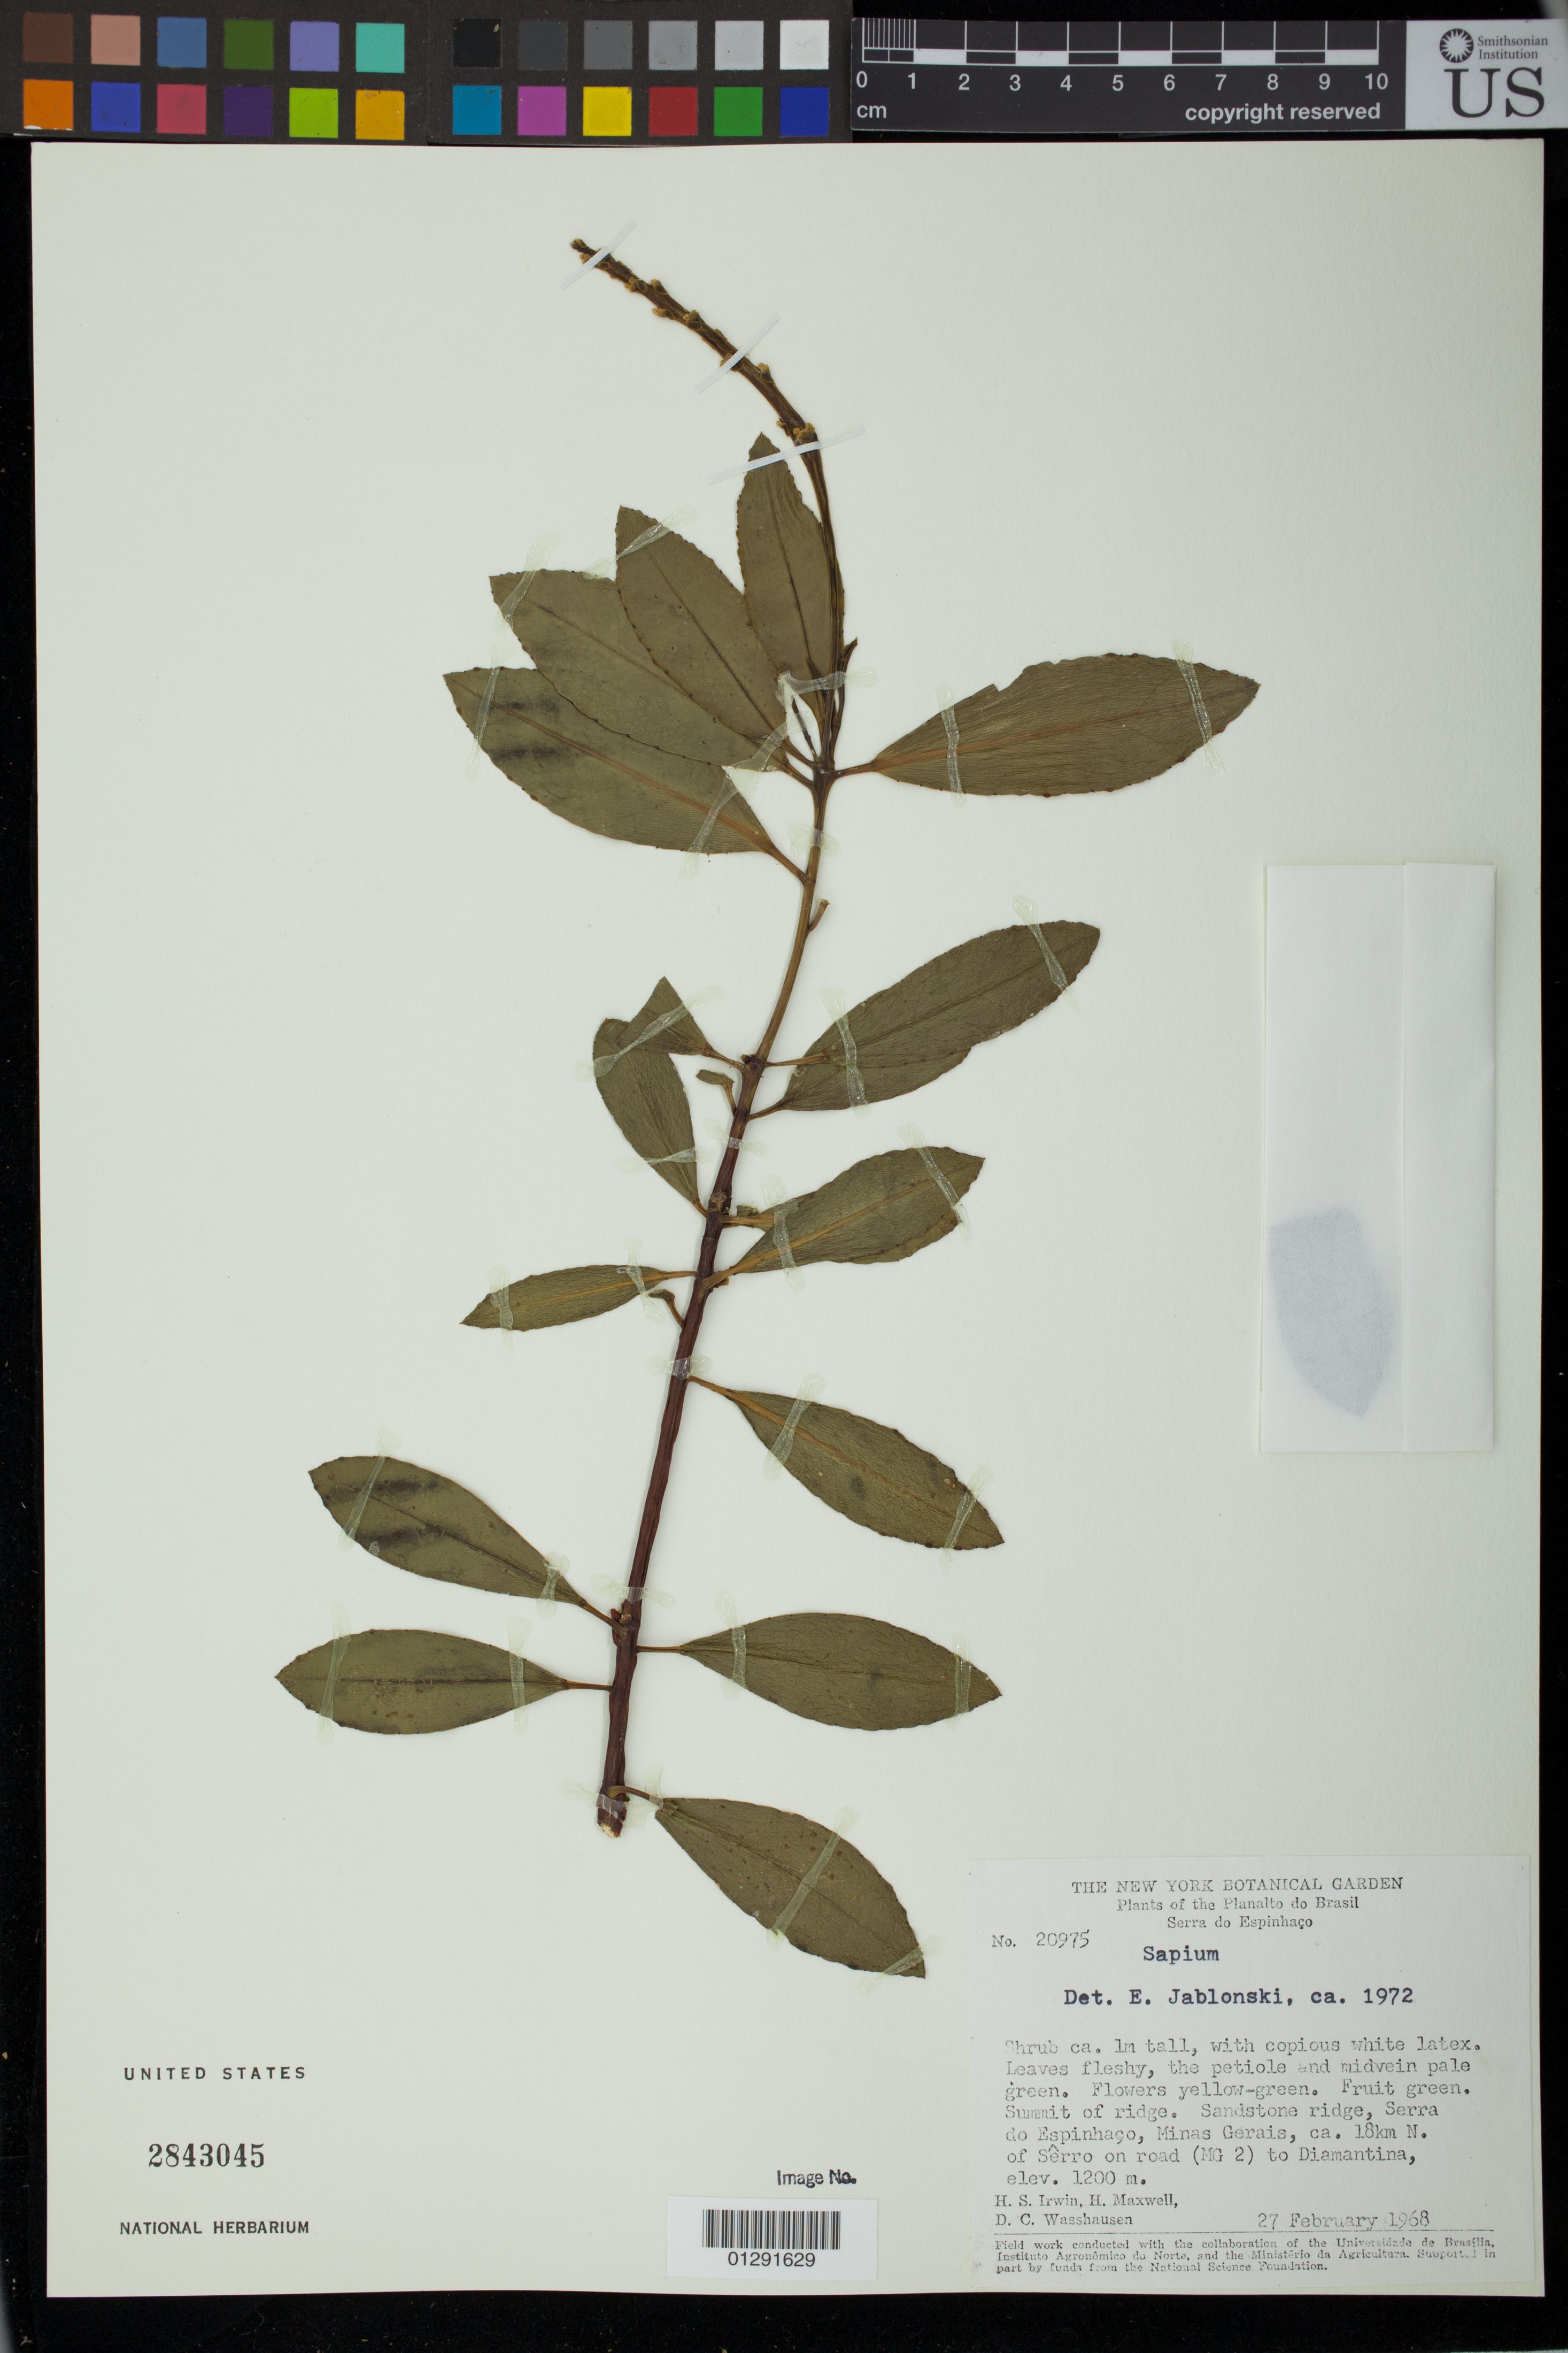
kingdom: Plantae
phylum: Tracheophyta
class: Magnoliopsida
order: Malpighiales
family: Euphorbiaceae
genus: Sapium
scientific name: Sapium sp.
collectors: H. Irwin, H. Maxwell & D. C. Wasshausen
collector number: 20975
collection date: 1968-02-27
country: Brazil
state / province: Minas Gerais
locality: Summit of ridge. Serra do Espinhaco, Minas Gerais, ca. 18 km N. of Serro on road (MG 2) to Diamantina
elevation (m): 1200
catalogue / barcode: US 2843045